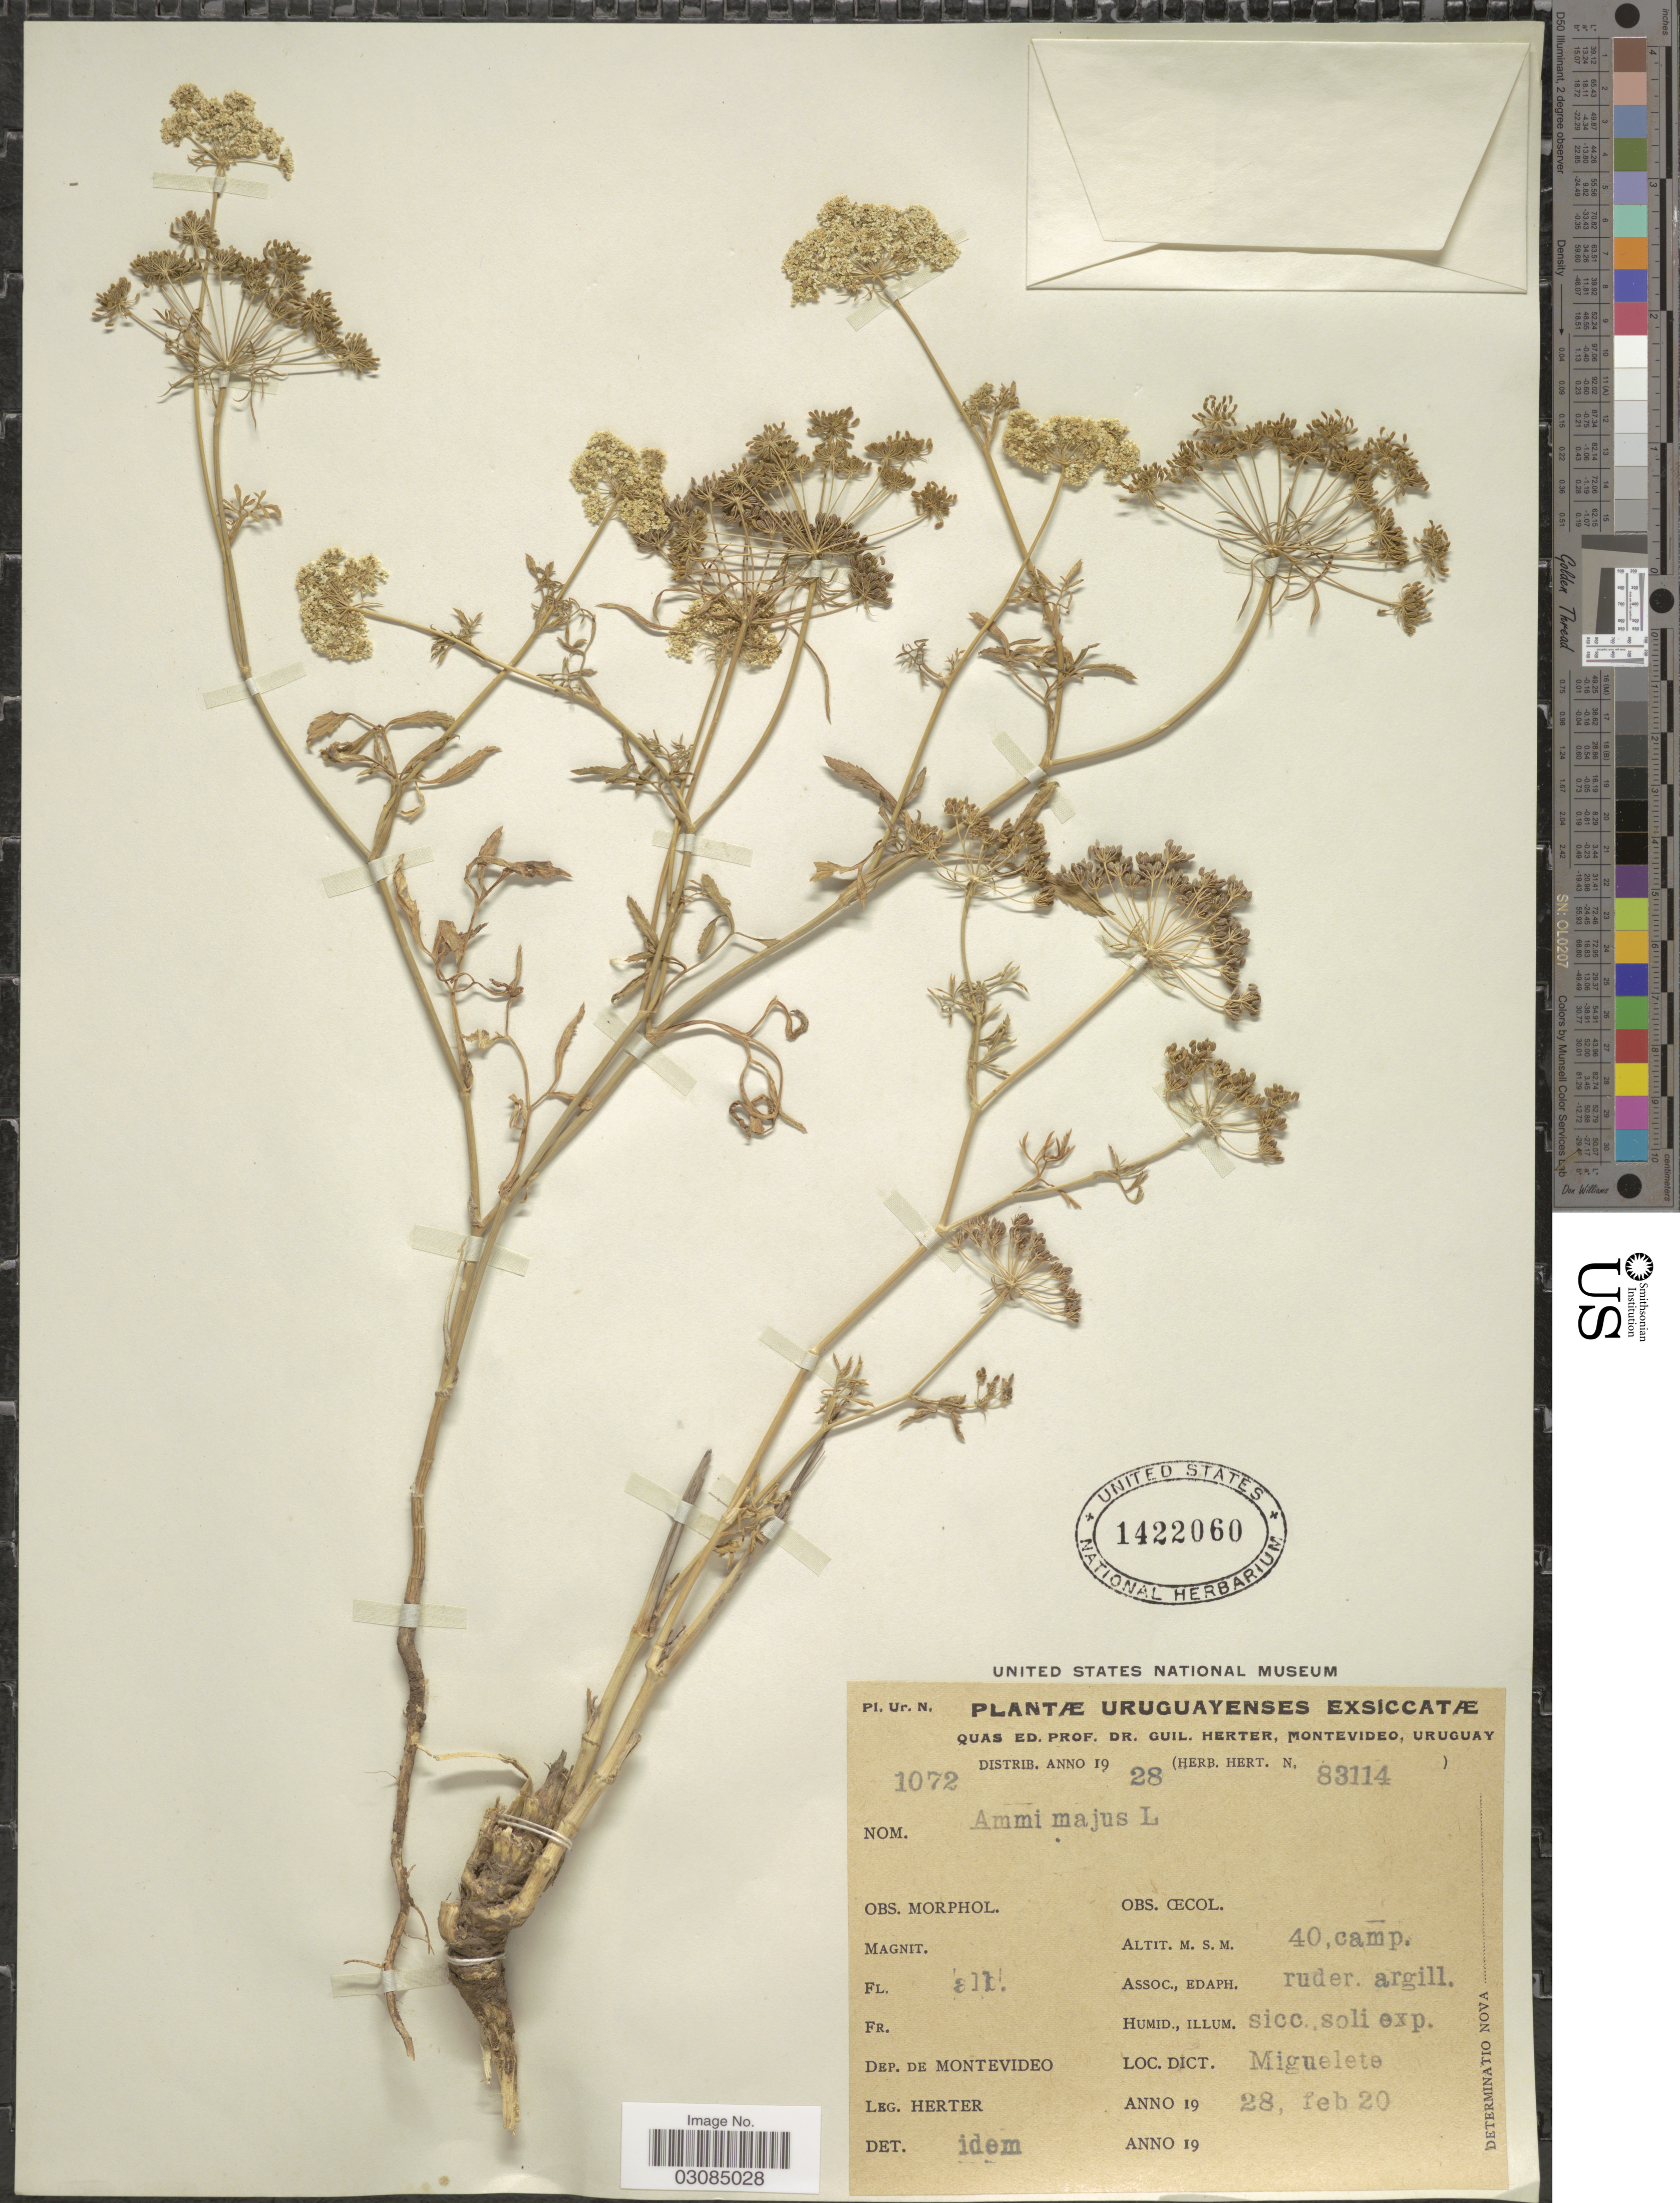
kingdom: Plantae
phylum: Tracheophyta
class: Magnoliopsida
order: Apiales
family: Apiaceae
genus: Ammi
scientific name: Ammi majus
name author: L.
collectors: G. Herter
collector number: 1072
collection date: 1928-02-20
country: Uruguay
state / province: Montevideo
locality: Dep. de Montevideo. Miguelete.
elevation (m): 40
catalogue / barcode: US 1422060